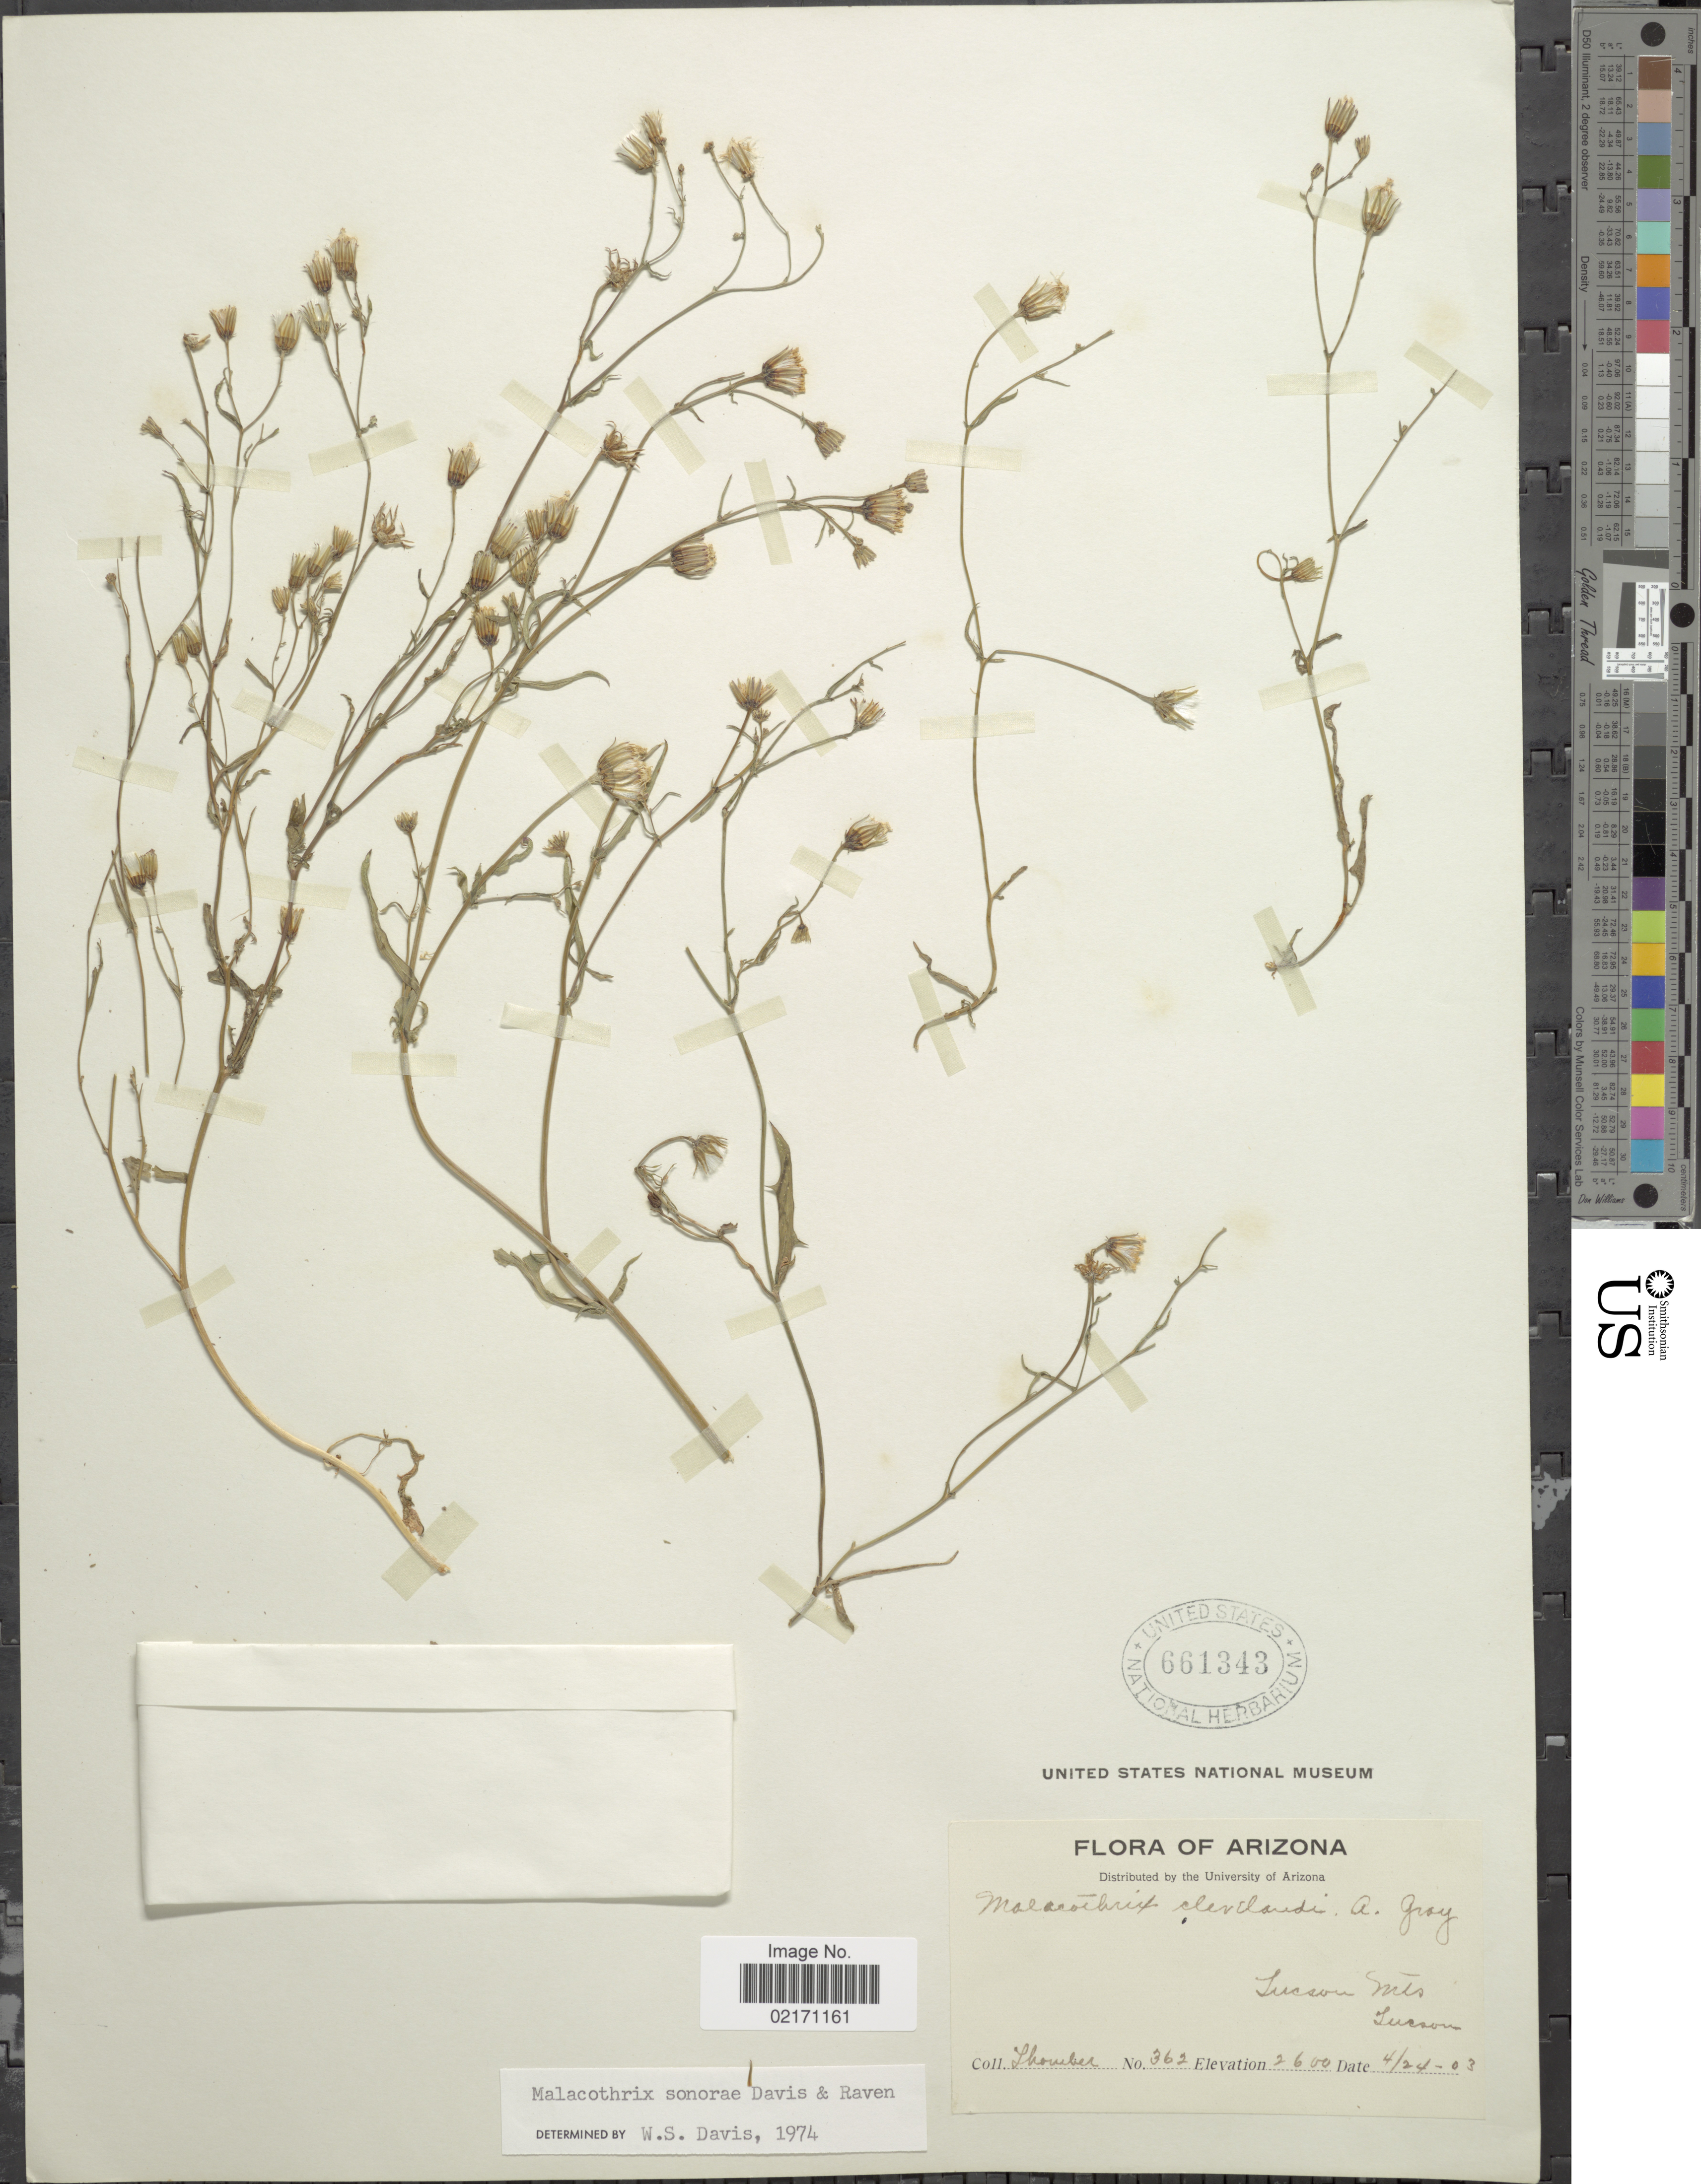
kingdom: Plantae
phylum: Tracheophyta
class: Magnoliopsida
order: Asterales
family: Asteraceae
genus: Malacothrix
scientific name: Malacothrix sonorae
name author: W.S. Davis &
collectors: J. Thornber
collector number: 362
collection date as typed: Transcribed d/m/y: 24/4/03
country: United States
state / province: Arizona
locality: Tucson Mts., Tucson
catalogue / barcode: US 661343